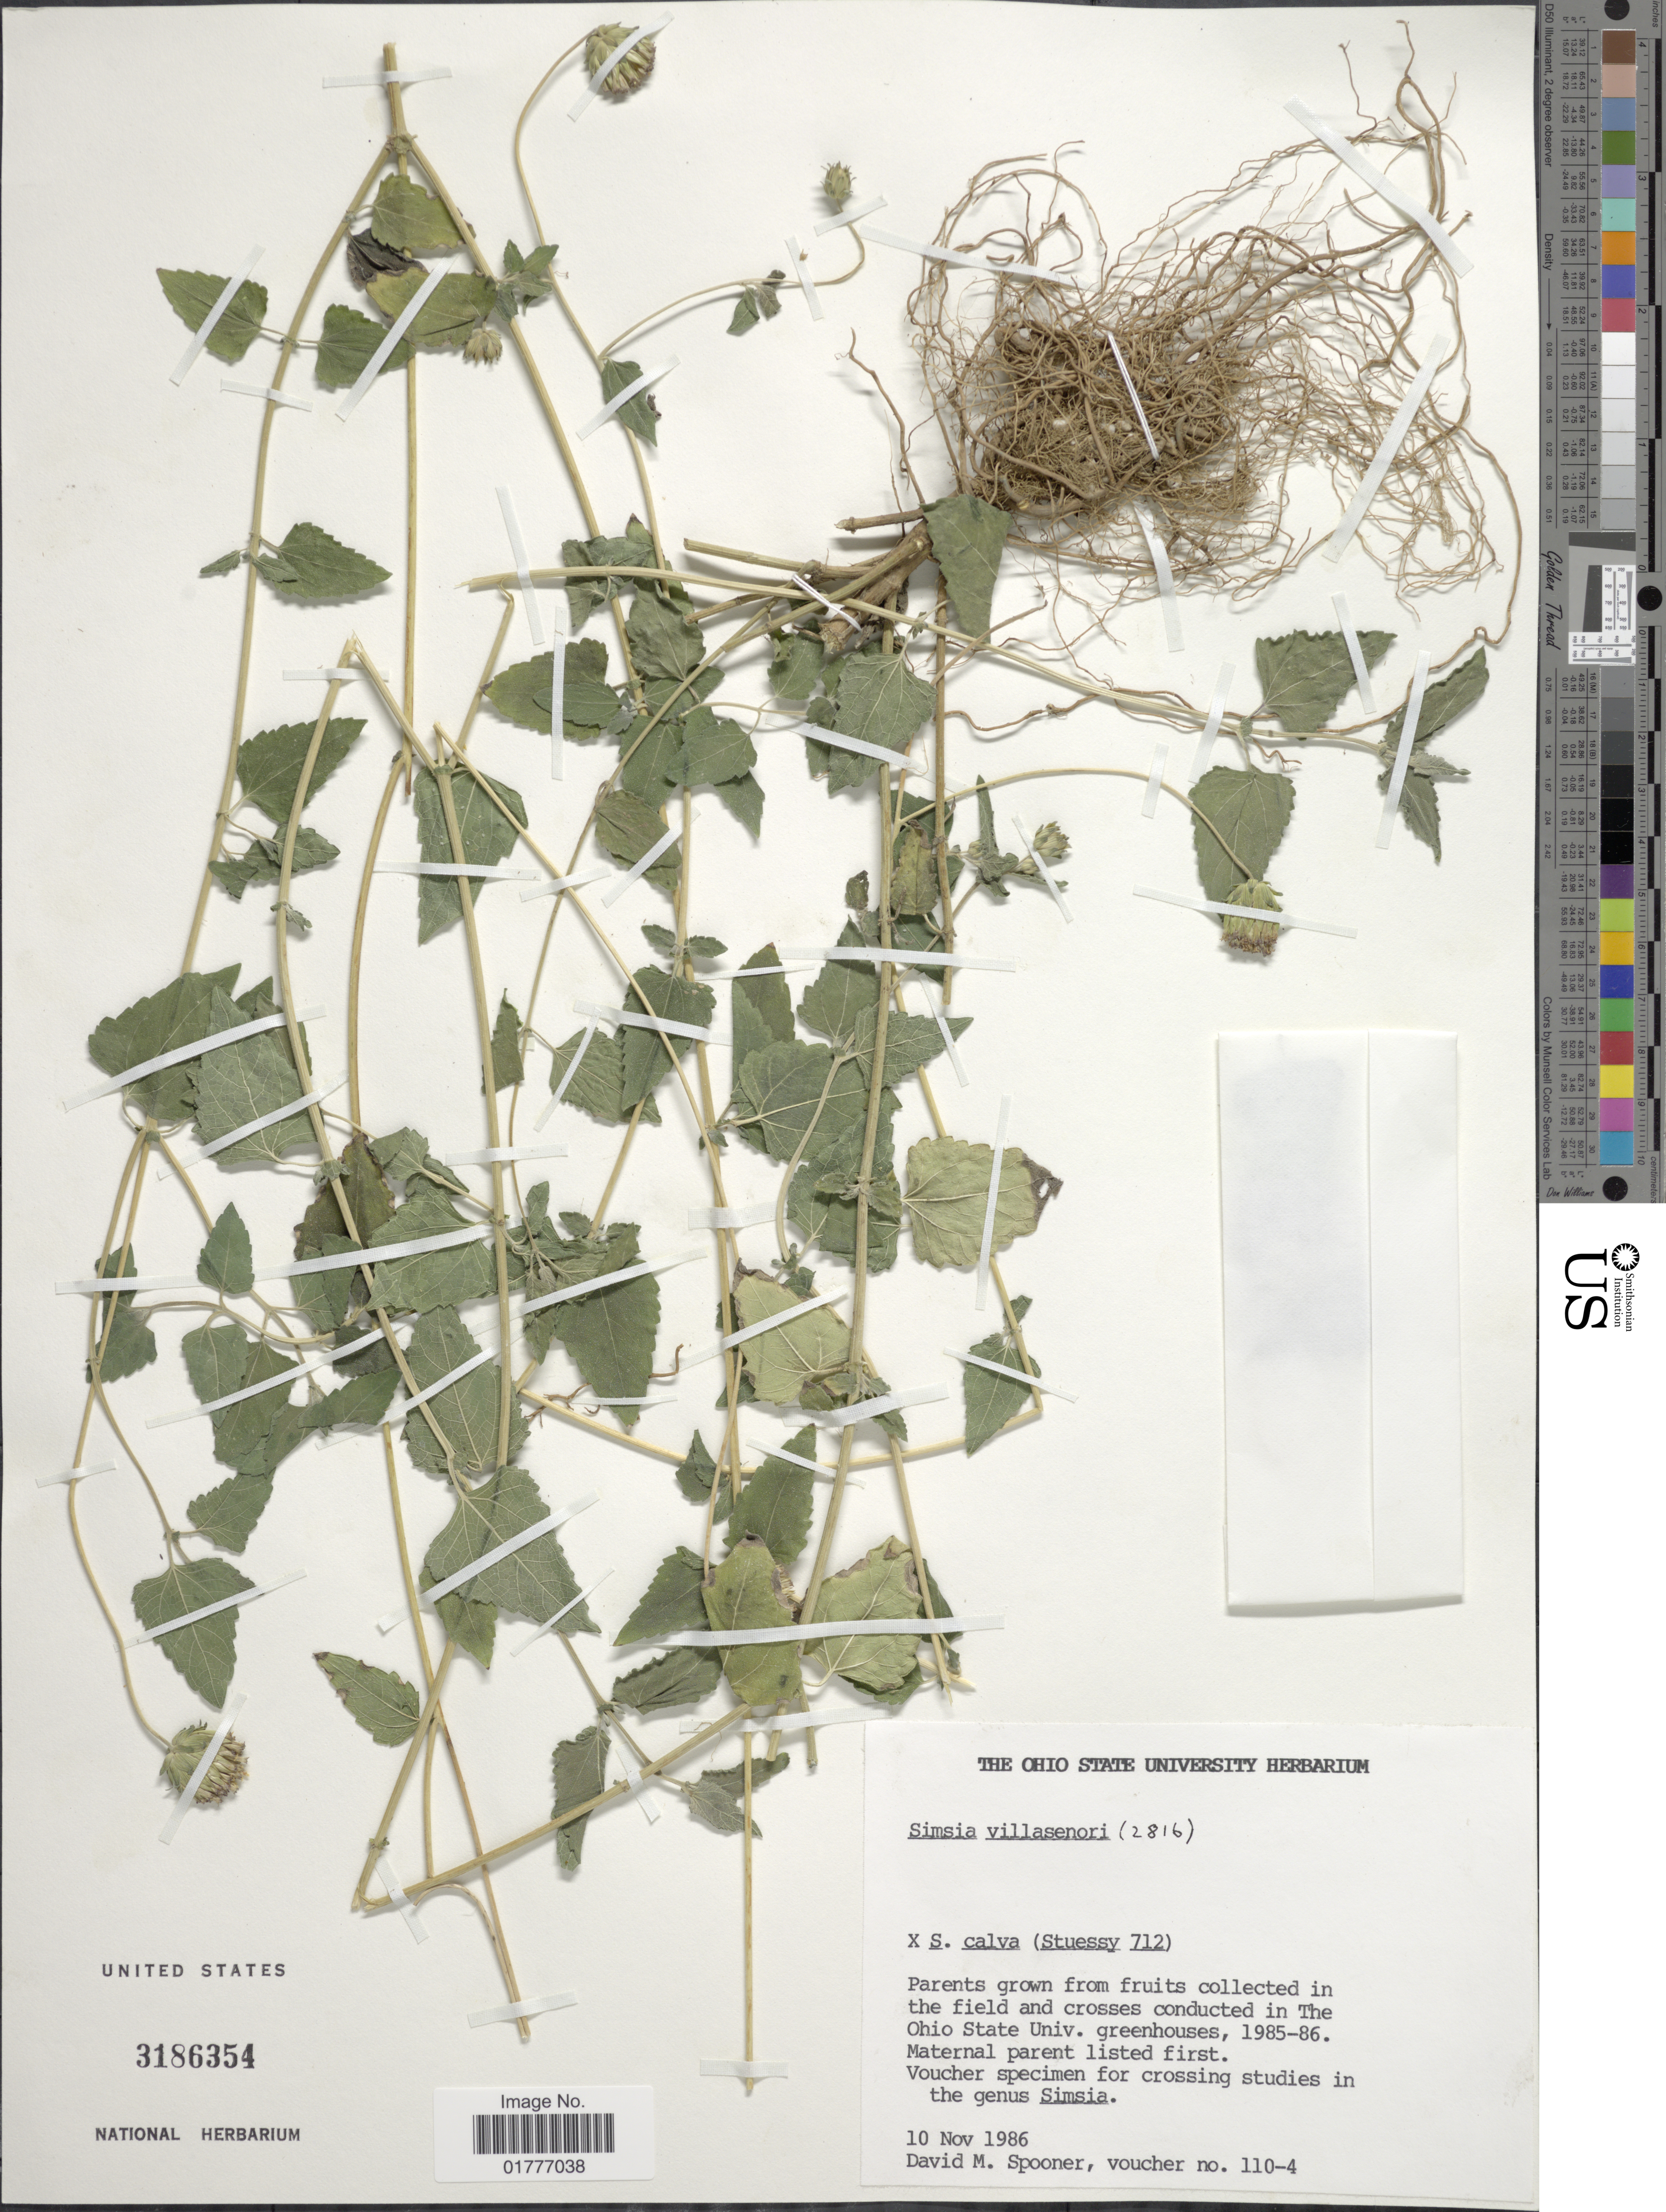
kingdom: Plantae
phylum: Tracheophyta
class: Magnoliopsida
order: Asterales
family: Asteraceae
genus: Simsia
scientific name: Simsia villasenori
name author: D.M. Spooner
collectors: D. Spooner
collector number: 110-4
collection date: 1986-11-10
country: United States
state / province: Ohio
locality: The Ohio State Univ. greenhouses [unsure placement]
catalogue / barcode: US 3186354